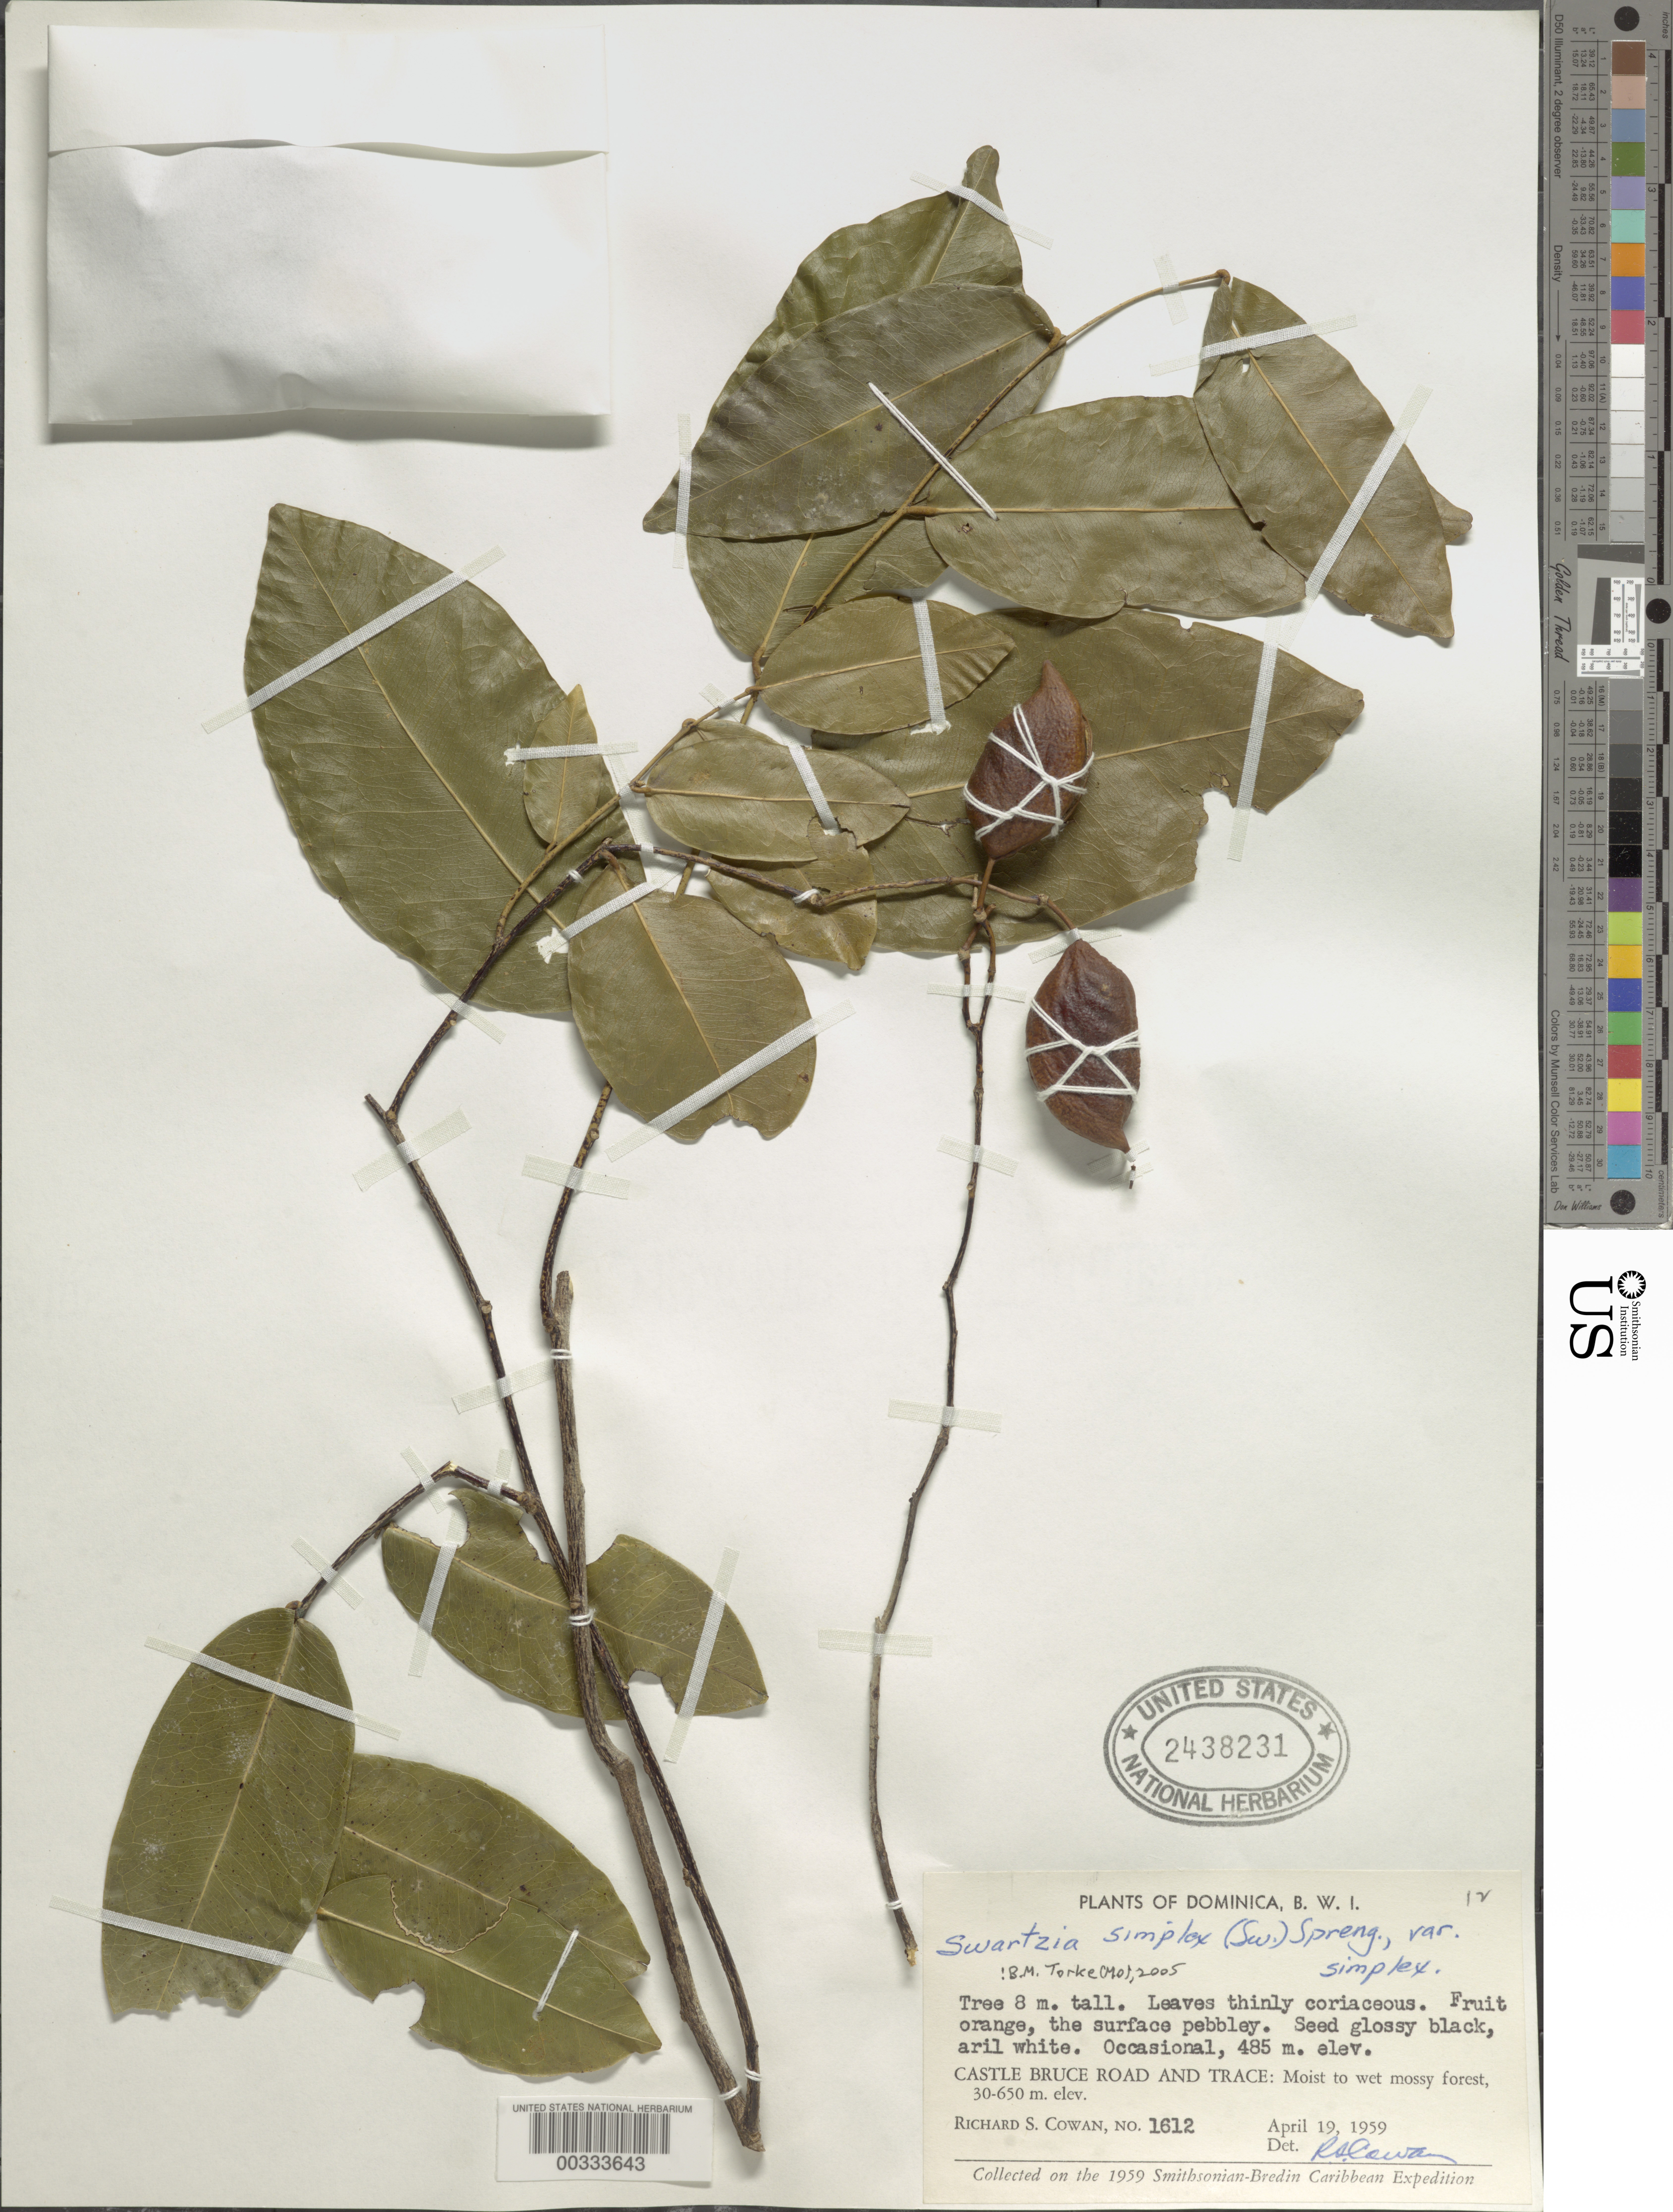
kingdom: Plantae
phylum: Tracheophyta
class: Magnoliopsida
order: Fabales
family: Fabaceae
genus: Swartzia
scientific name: Swartzia simplex var. simplex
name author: (Sw.) Spreng.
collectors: R. S. Cowan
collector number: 1612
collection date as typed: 19 Apr 1959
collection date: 1959-04-19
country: Dominica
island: Dominica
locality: Castle bruce road and trace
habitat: Moist to wet mossy forest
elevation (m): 485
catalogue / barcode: US 2438231